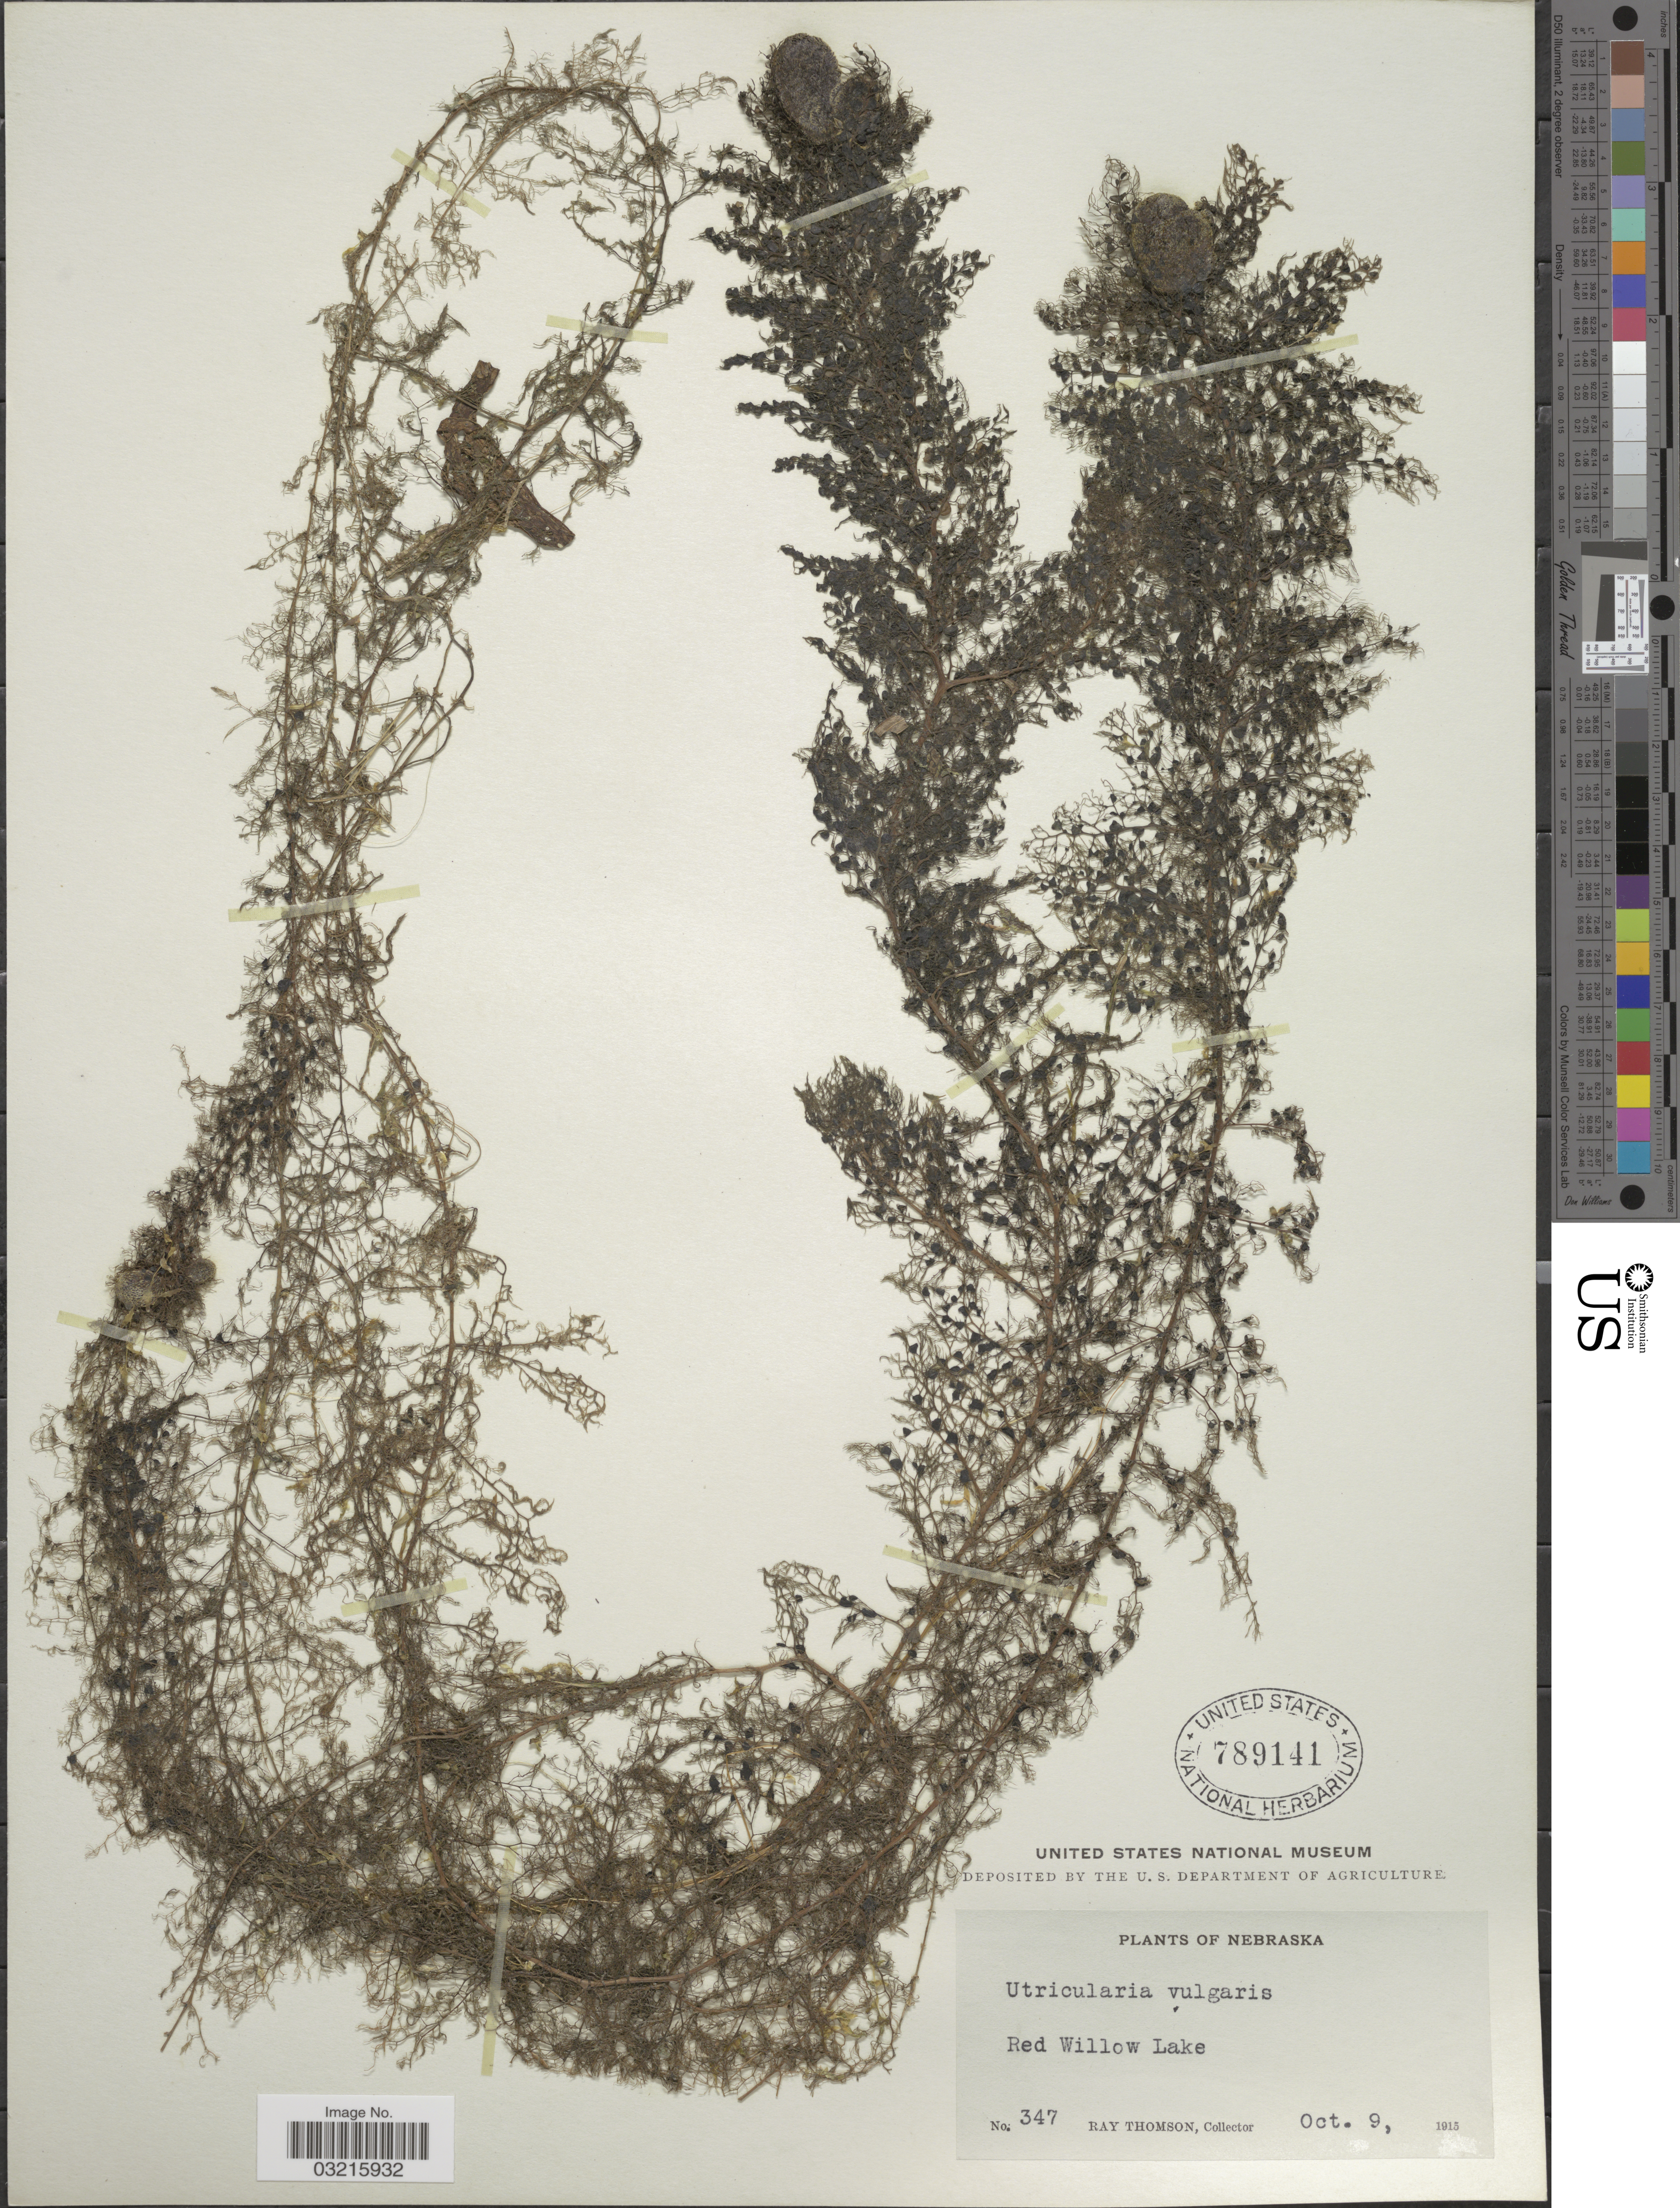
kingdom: Plantae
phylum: Tracheophyta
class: Magnoliopsida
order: Lamiales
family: Lentibulariaceae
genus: Utricularia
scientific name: Utricularia vulgaris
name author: L.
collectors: R. Thomson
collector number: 347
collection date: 1915-10-09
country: United States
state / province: Nebraska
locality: Red Willow Lake.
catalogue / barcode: US 789141